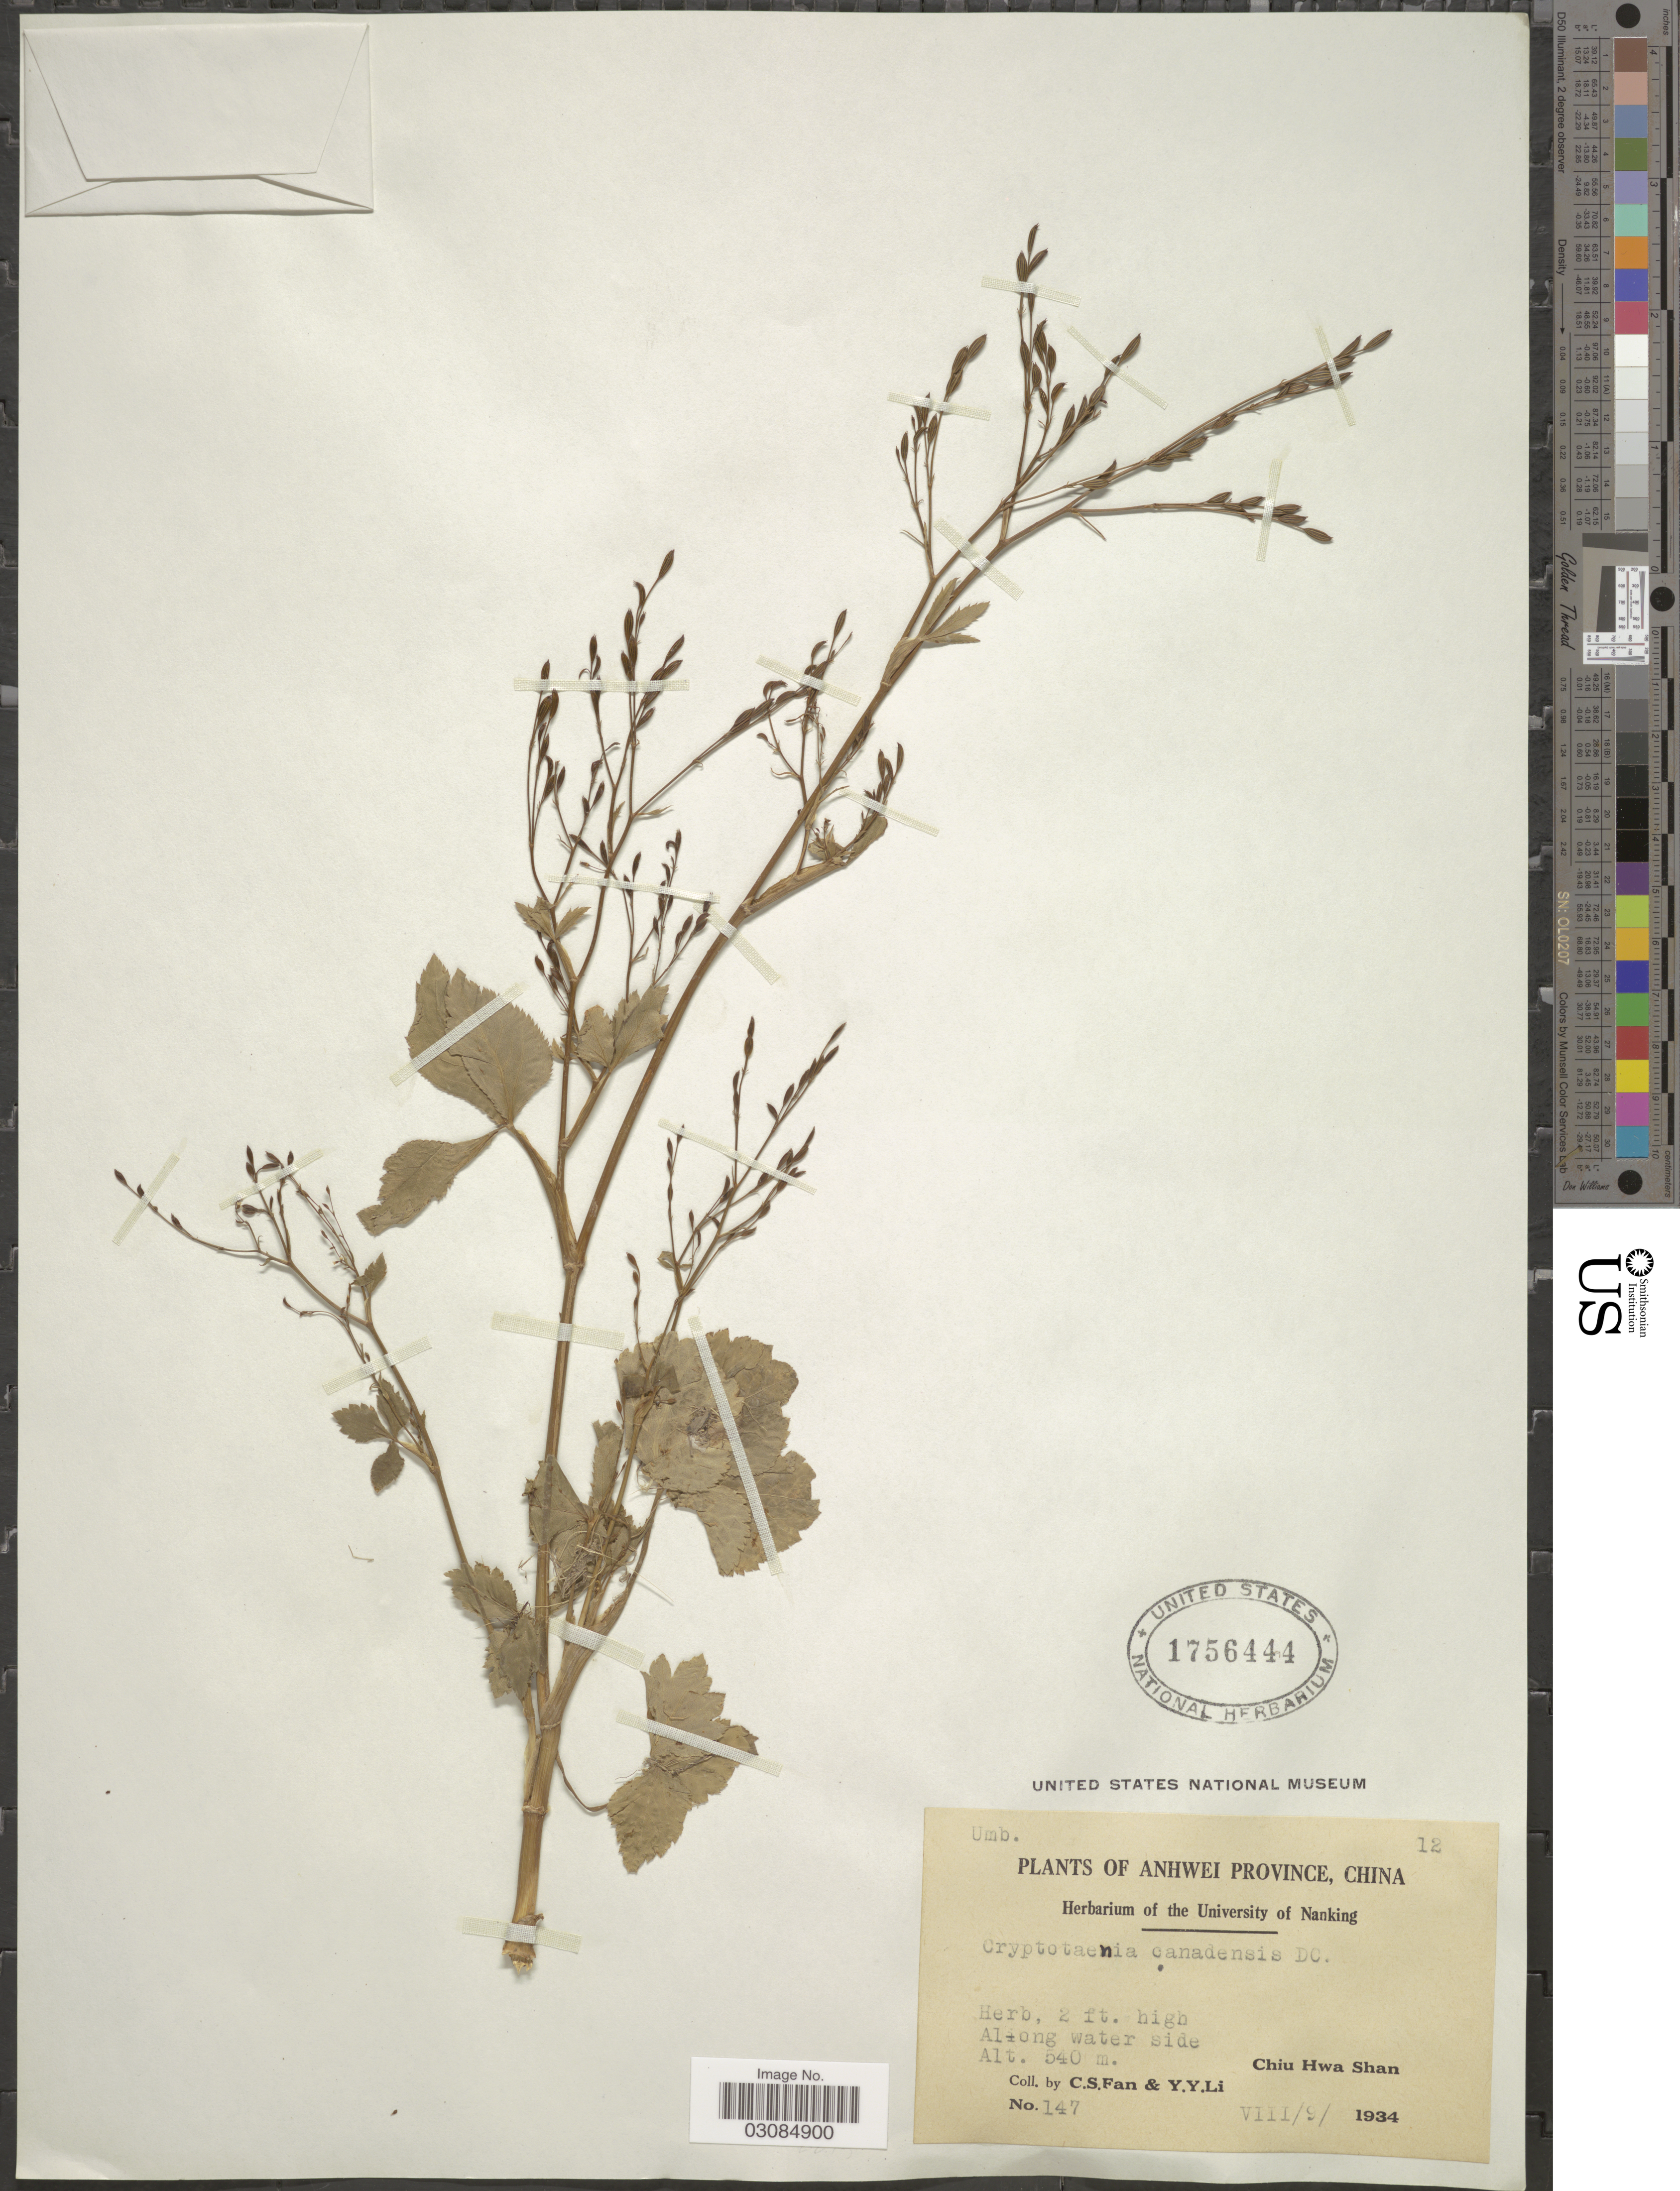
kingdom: Plantae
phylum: Tracheophyta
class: Magnoliopsida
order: Apiales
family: Apiaceae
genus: Cryptotaenia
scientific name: Cryptotaenia canadensis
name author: (L.) DC.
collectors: C. S. Fan & Y. Y. Li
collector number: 147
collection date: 1934-08-09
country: China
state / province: Anhui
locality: Anhwei Province. Chiu Hwa Shan.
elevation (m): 540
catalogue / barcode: US 1756444